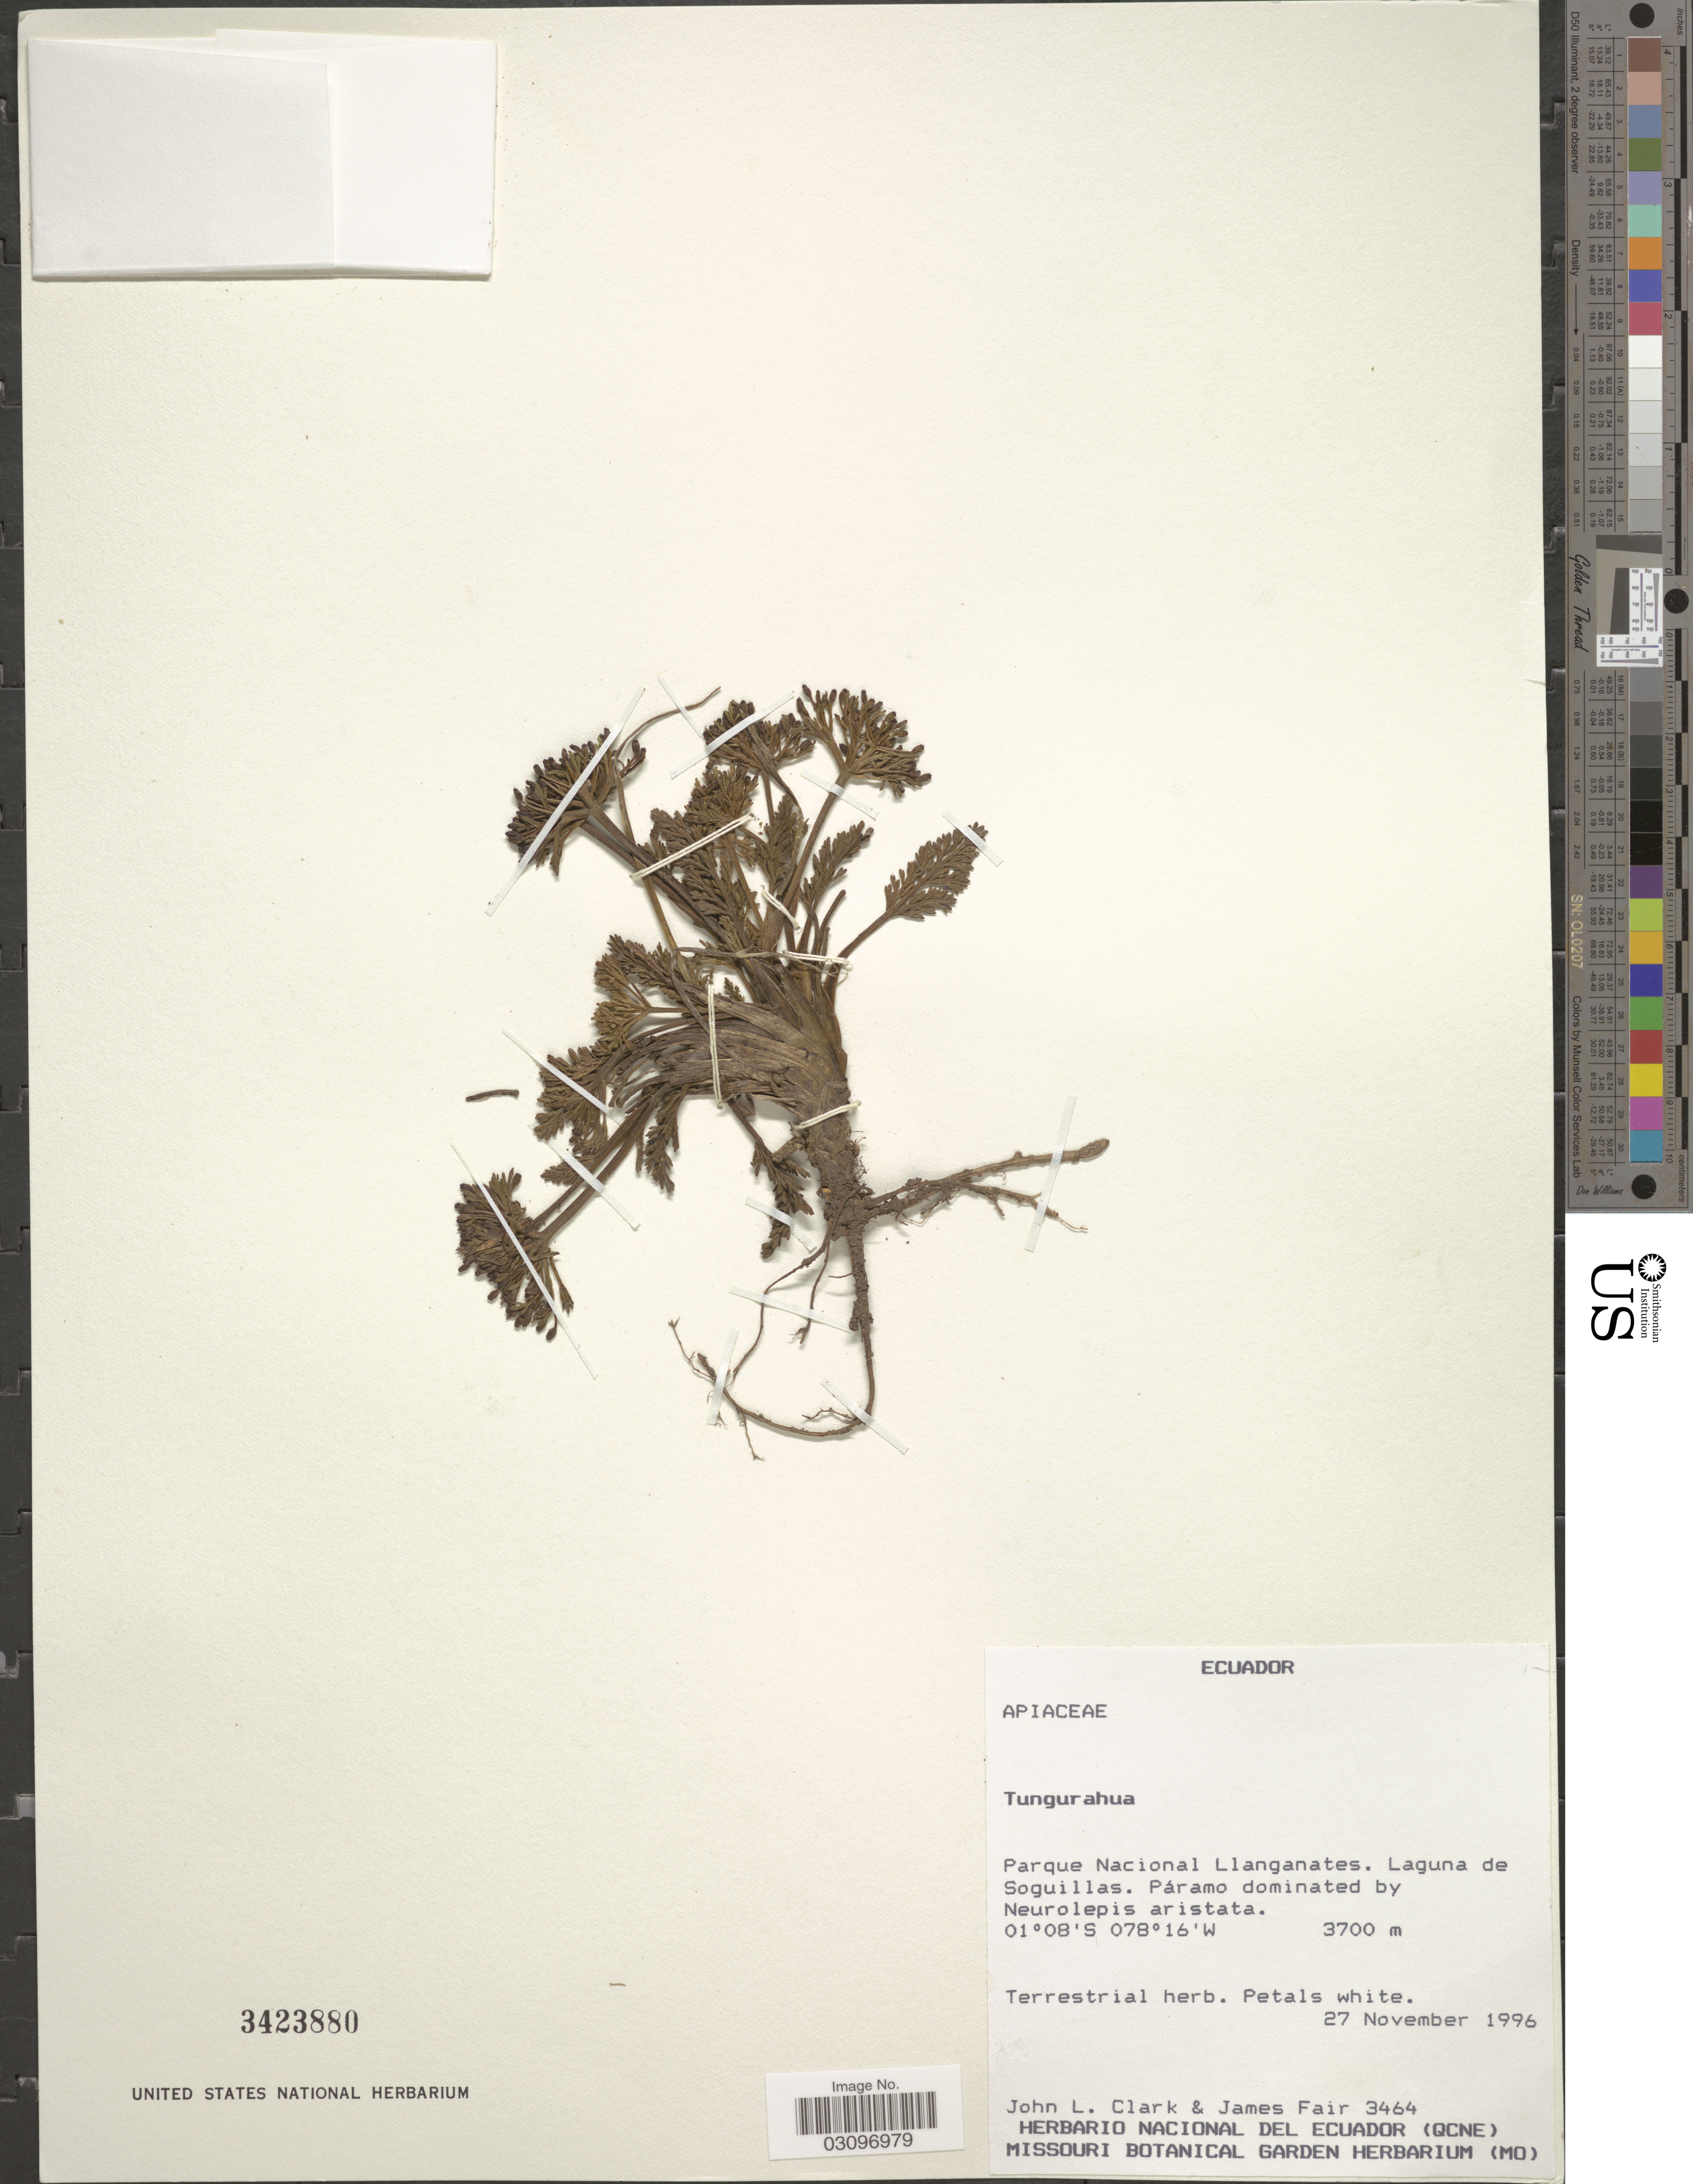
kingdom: Plantae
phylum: Tracheophyta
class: Magnoliopsida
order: Apiales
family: Apiaceae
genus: Niphogeton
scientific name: Niphogeton dissecta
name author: (Benth.) J.F. Macbr.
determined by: Mendoza, M.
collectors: J. L. Clark & J. Fair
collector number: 3464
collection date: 1996-11-27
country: Ecuador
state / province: Tungurahua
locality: Parque Nacional Llanganates. Laguna de Soguillas.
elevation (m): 3700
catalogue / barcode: US 3423880